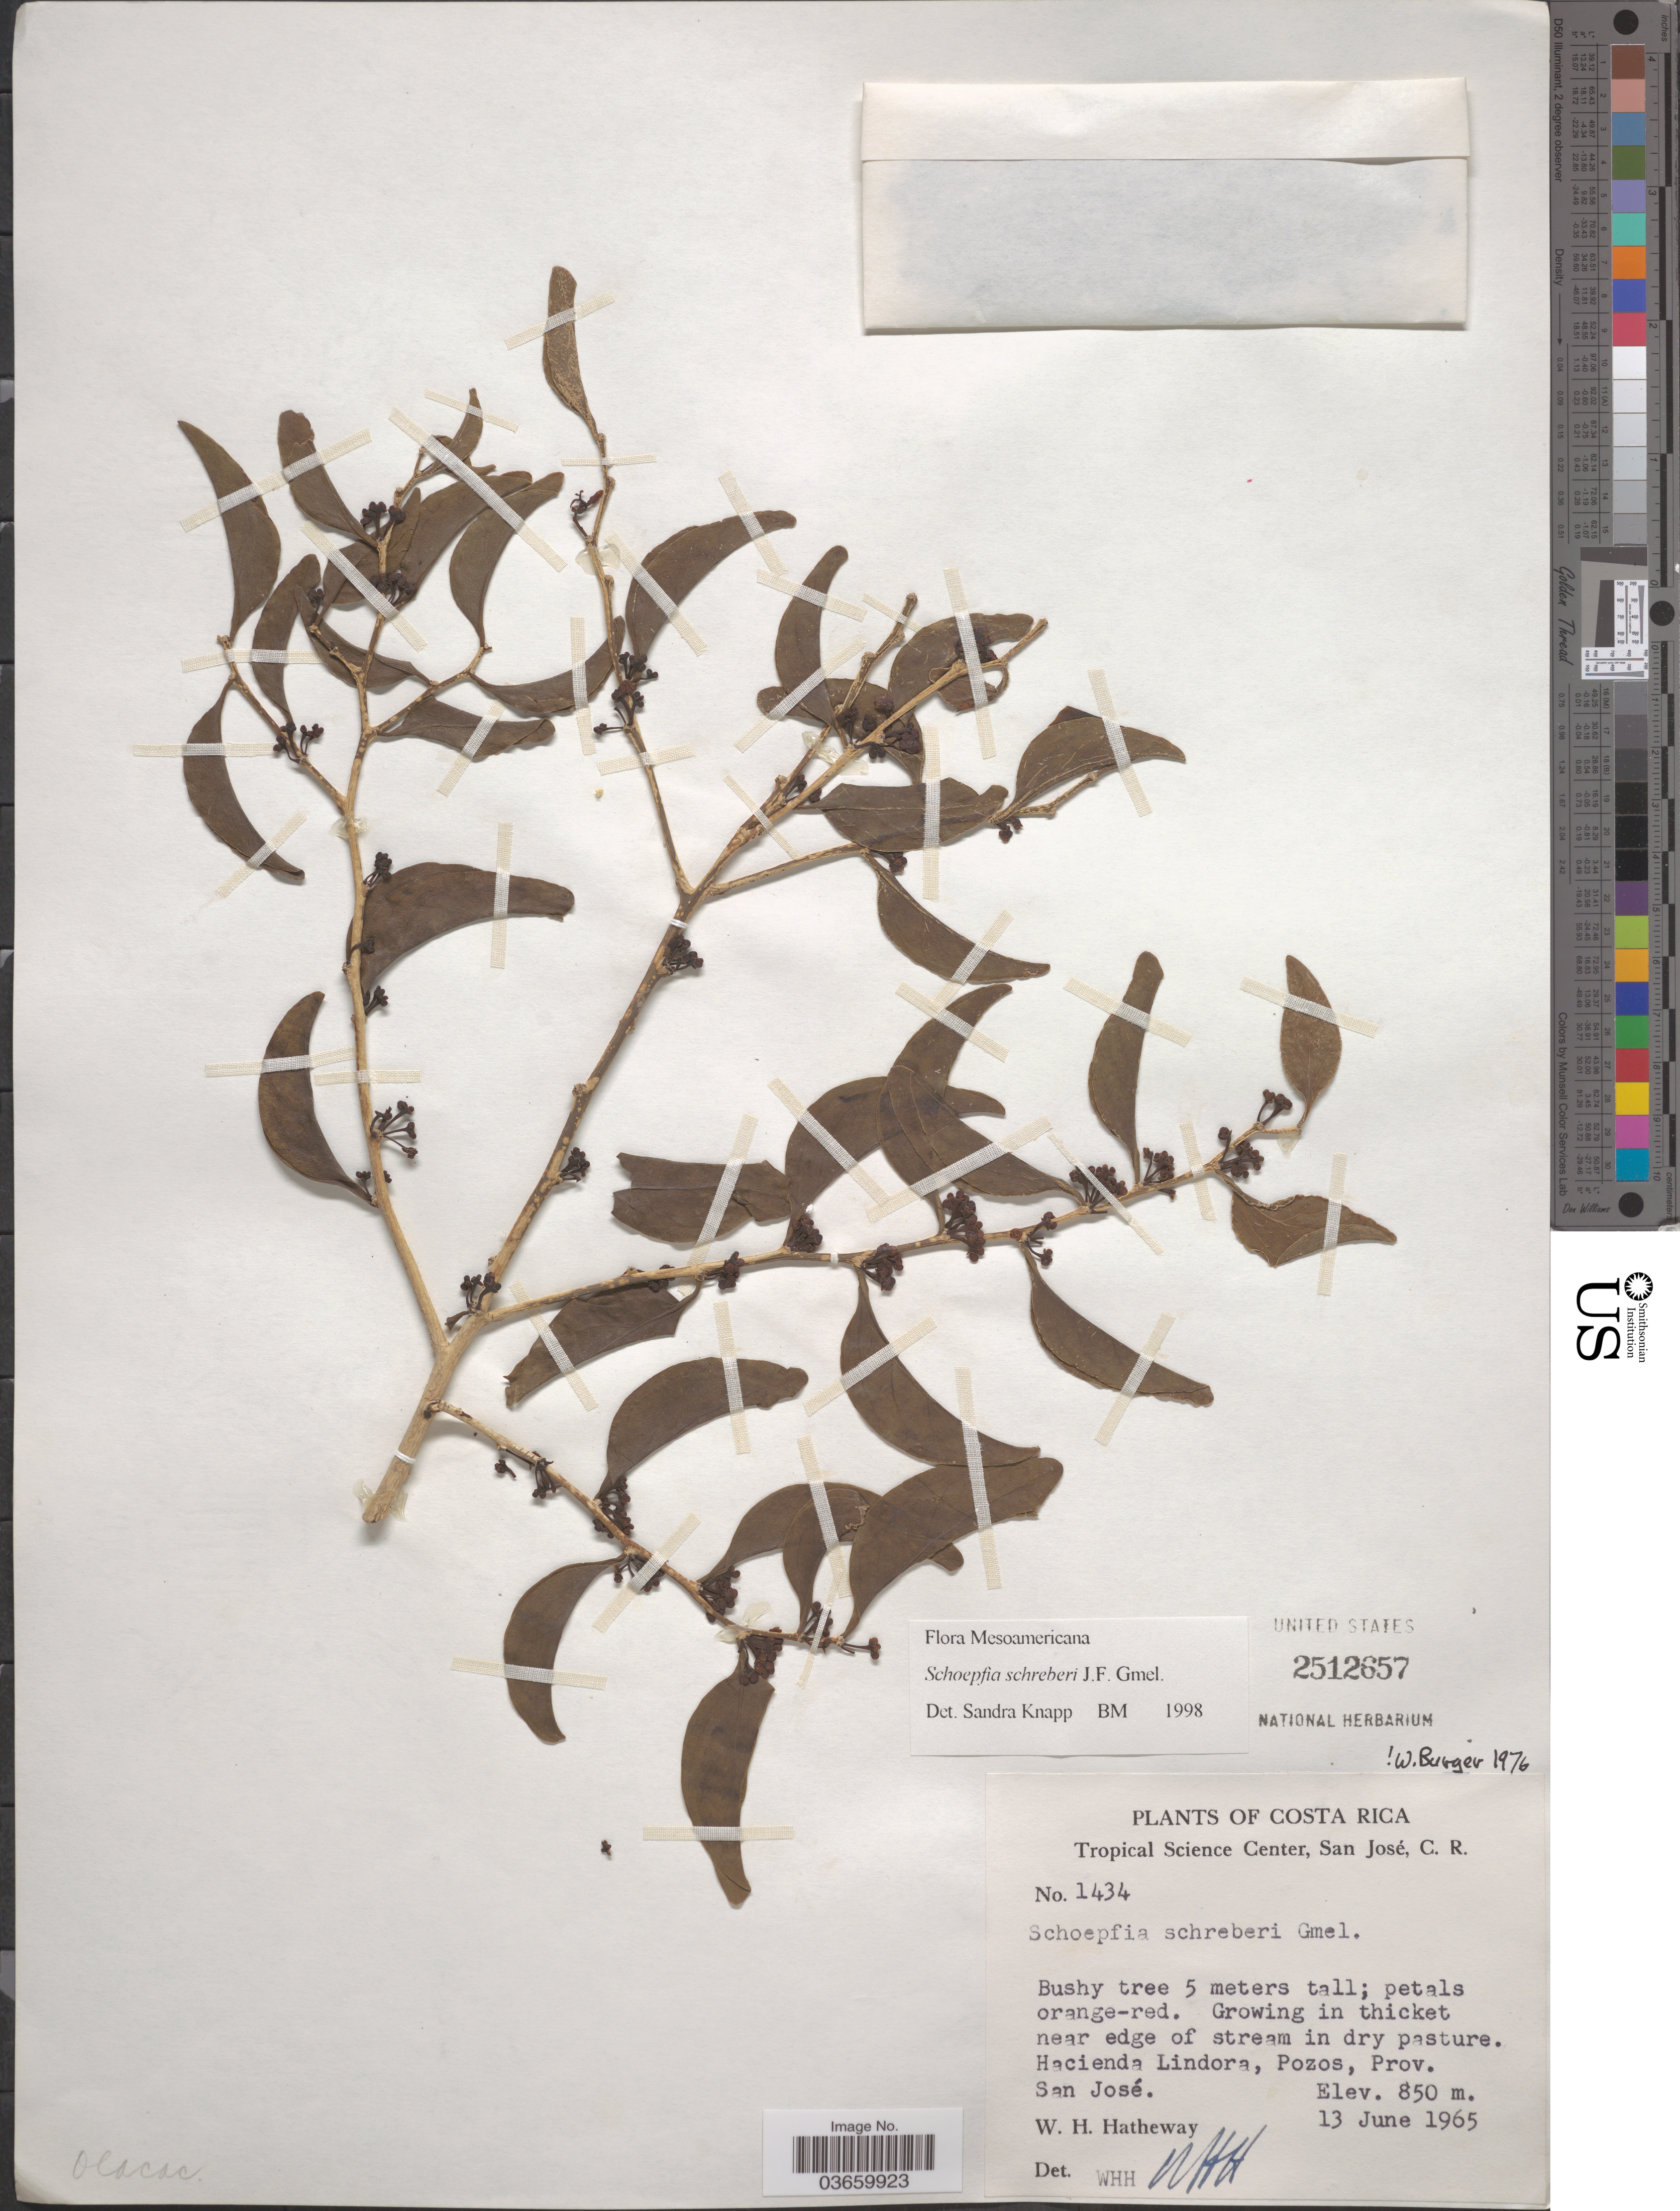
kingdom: Plantae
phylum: Tracheophyta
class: Magnoliopsida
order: Santalales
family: Schoepfiaceae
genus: Schoepfia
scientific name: Schoepfia schreberi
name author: J.F. Gmel.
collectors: W. H. Hatheway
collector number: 1434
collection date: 1965-06-13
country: Costa Rica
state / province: San José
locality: Hacienda Lindora, Pozos.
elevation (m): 850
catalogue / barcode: US 2512657